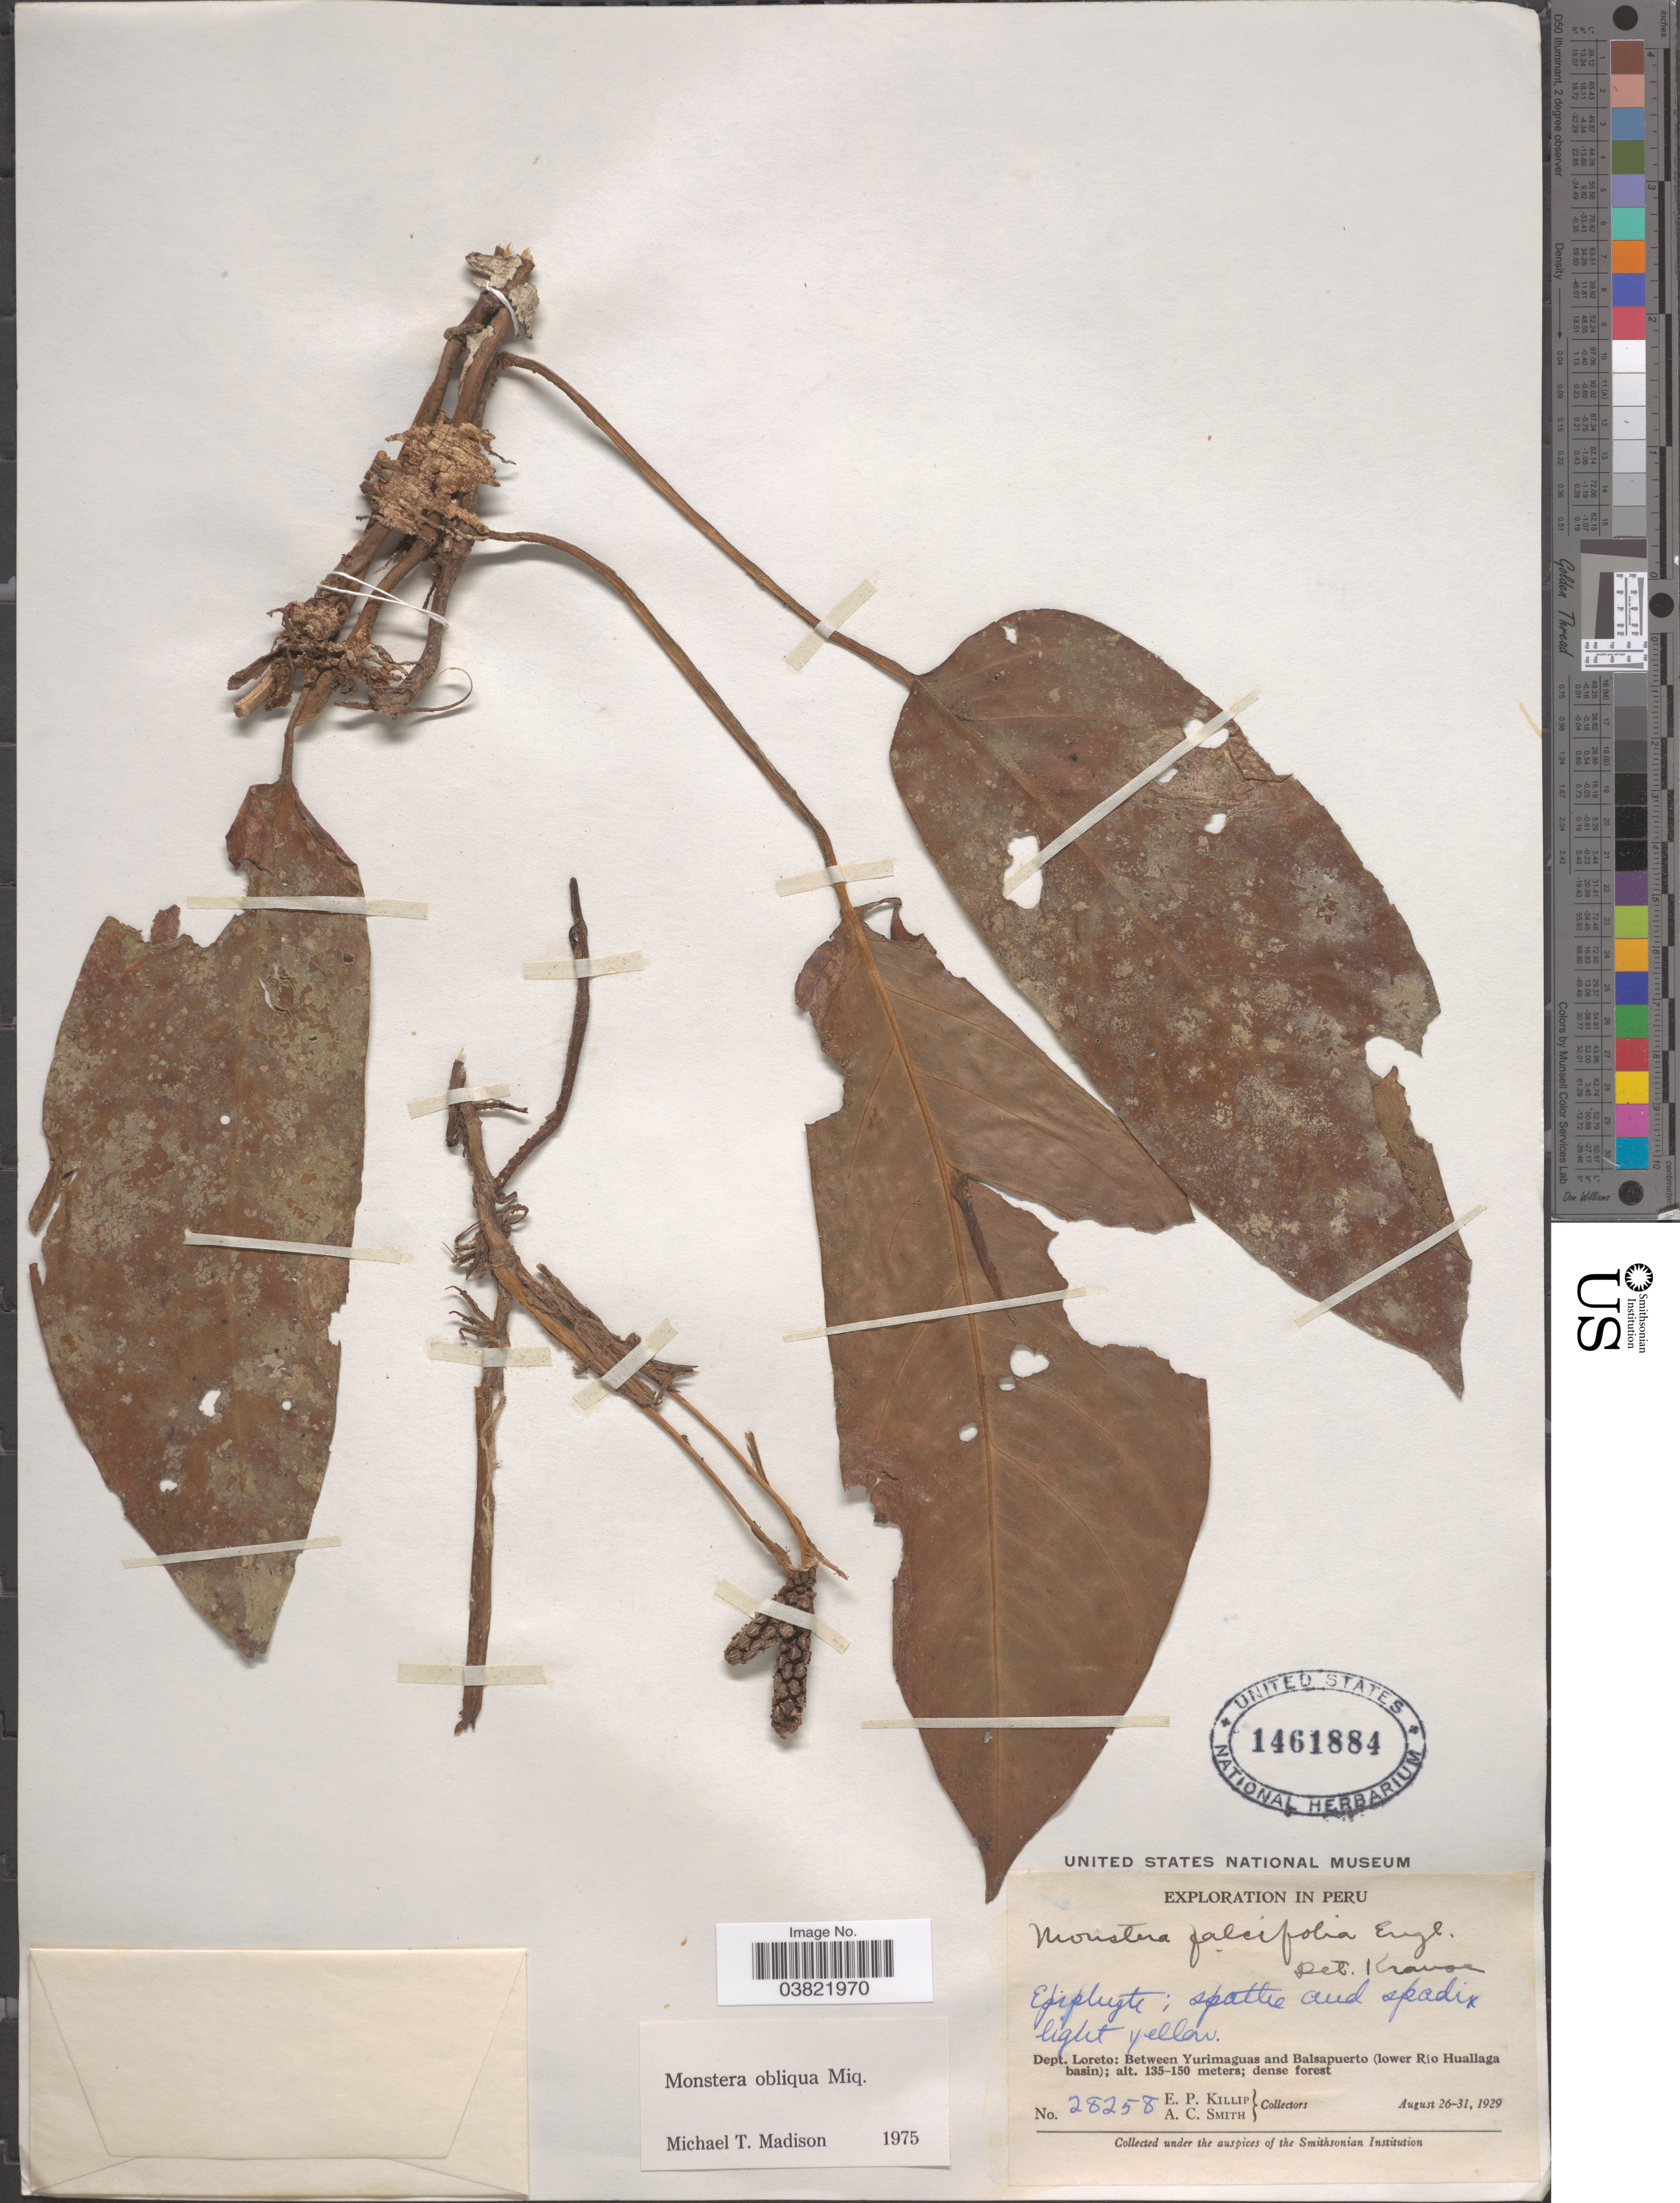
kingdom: Plantae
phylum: Tracheophyta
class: Liliopsida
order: Alismatales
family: Araceae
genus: Monstera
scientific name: Monstera obliqua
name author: Miq.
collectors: E. P. Killip & A. C. Smith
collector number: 28258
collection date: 1929-08-26/1929-08-31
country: Peru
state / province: Loreto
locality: Dept. Loreto: Between Yurimaguas and Balsapuerto (lower Río Huallaga basin).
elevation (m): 135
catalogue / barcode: US 1461884